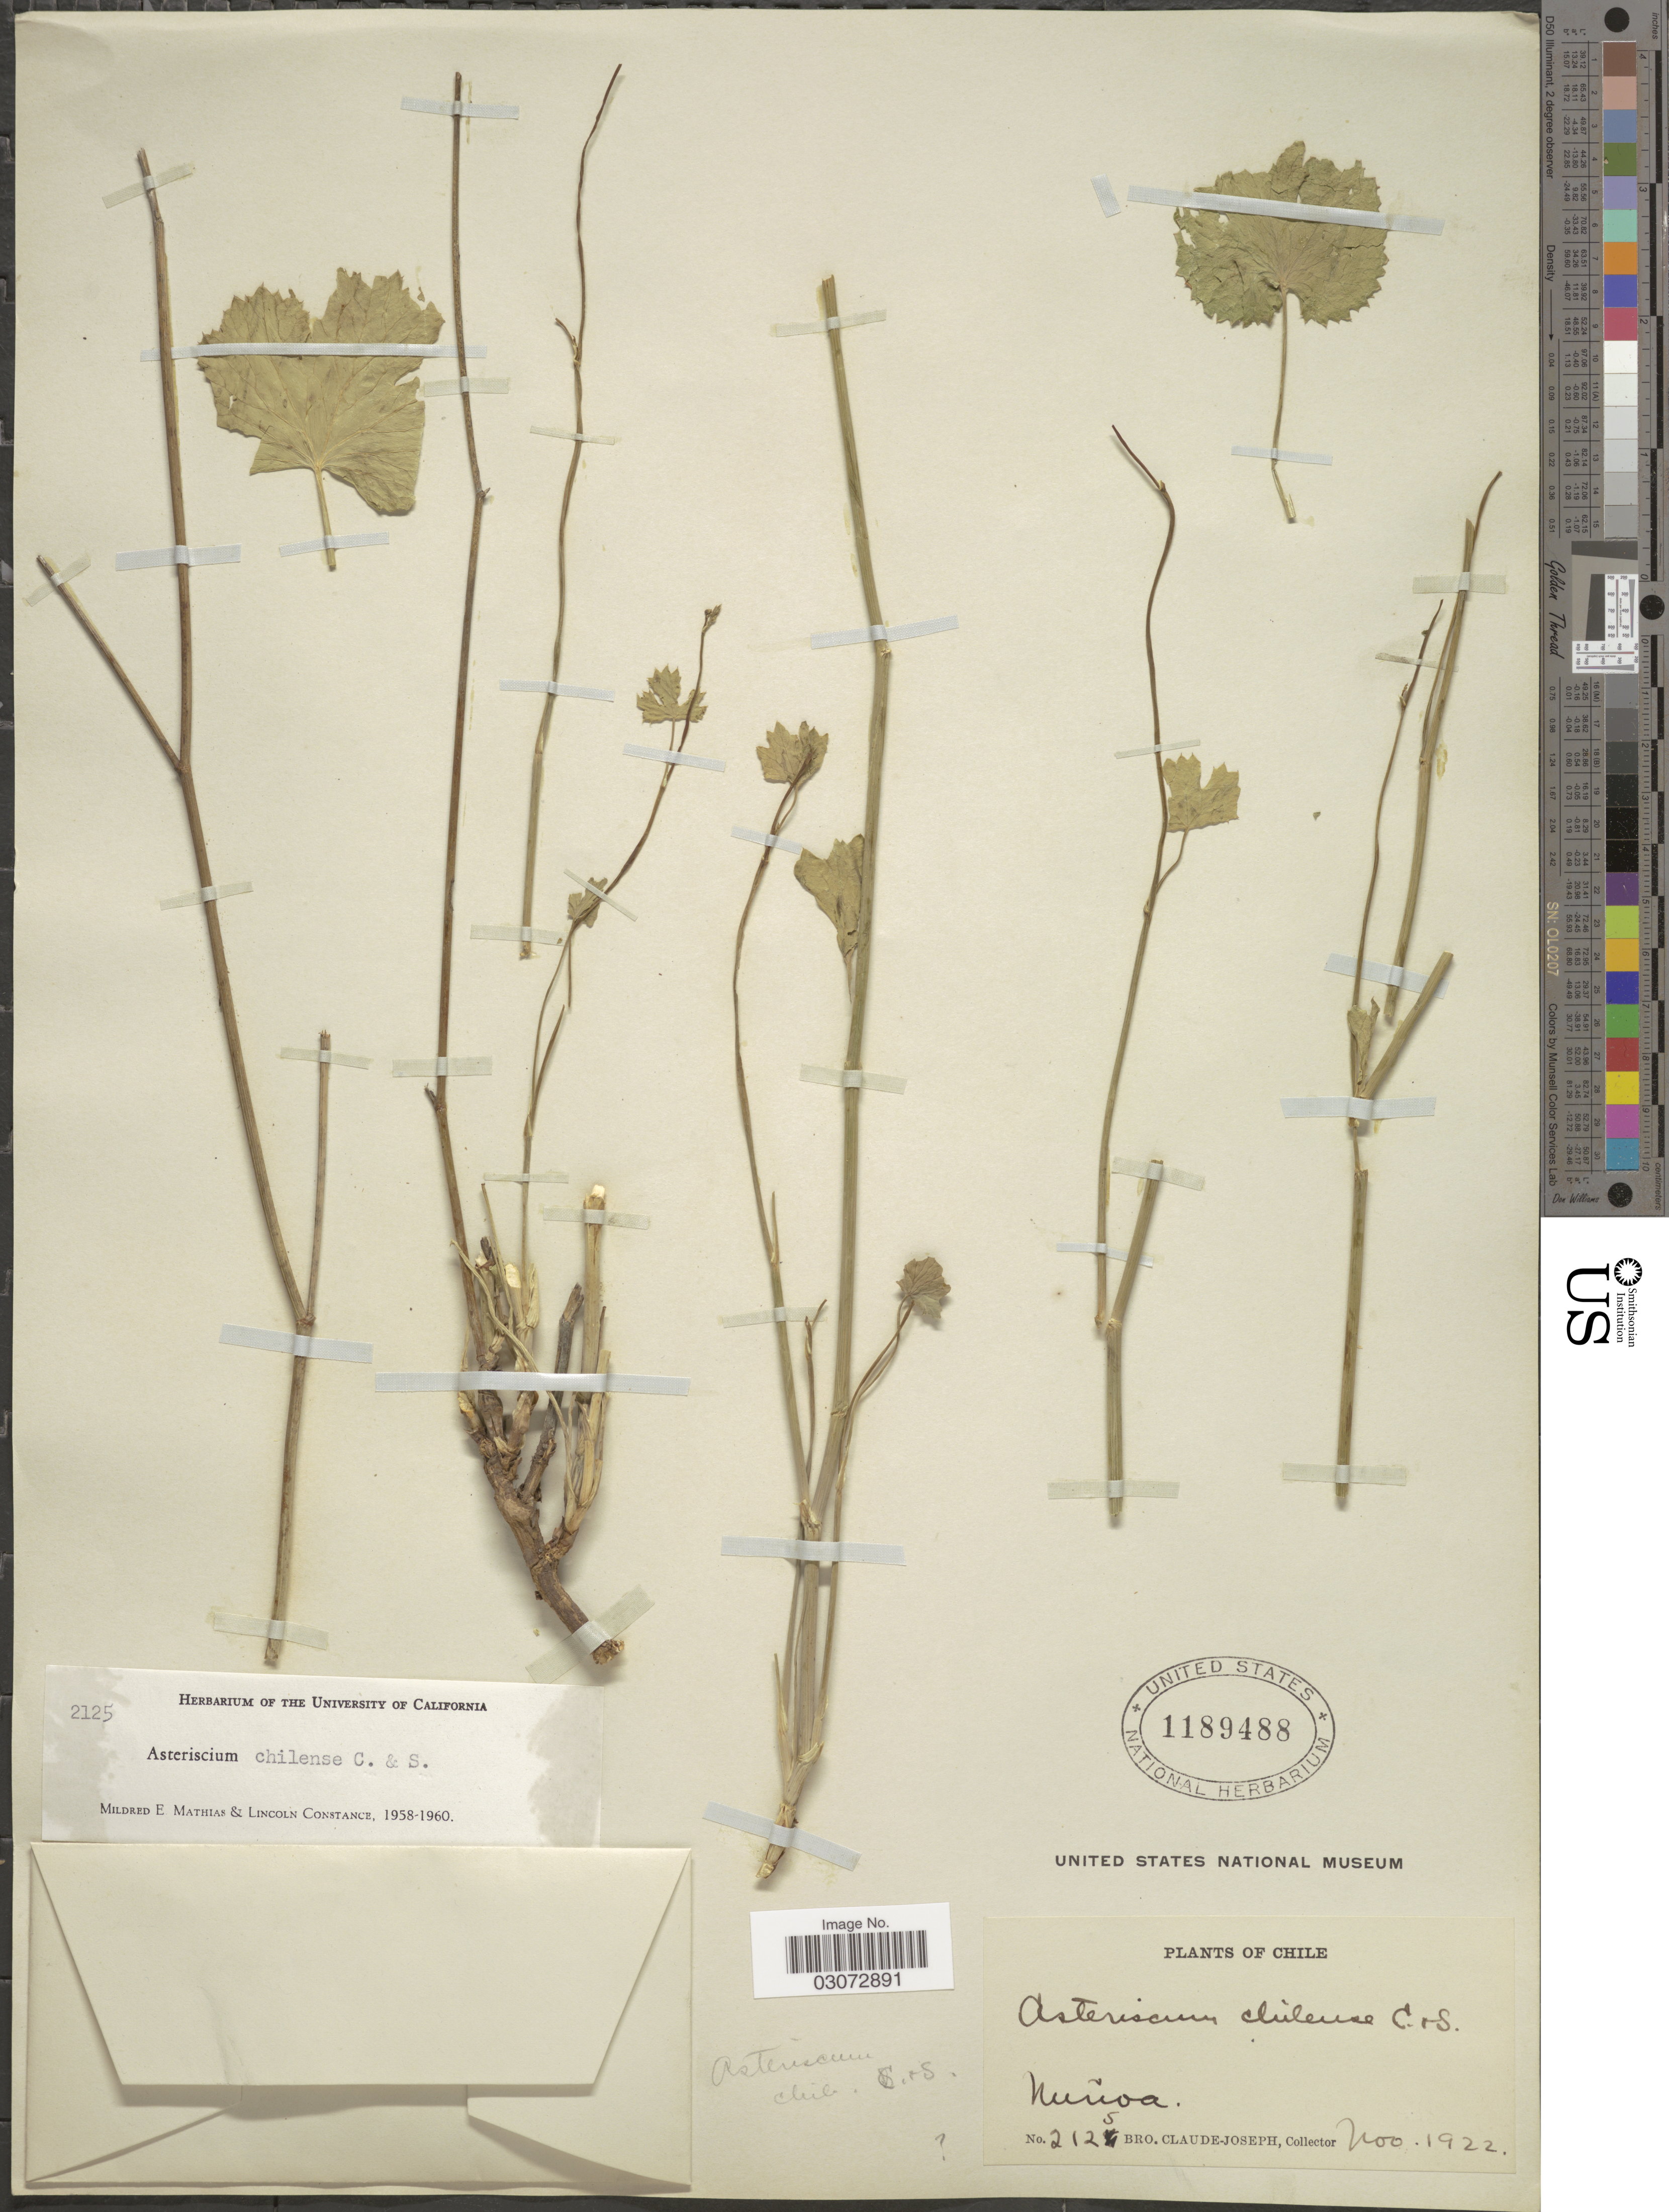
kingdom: Plantae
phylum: Tracheophyta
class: Magnoliopsida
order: Apiales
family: Apiaceae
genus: Asteriscium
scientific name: Asteriscium chilense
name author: Cham. & Schltdl.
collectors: Bro. Claude-Joseph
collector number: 2125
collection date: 1922-11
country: Chile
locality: Nuñoa.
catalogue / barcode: US 1189488